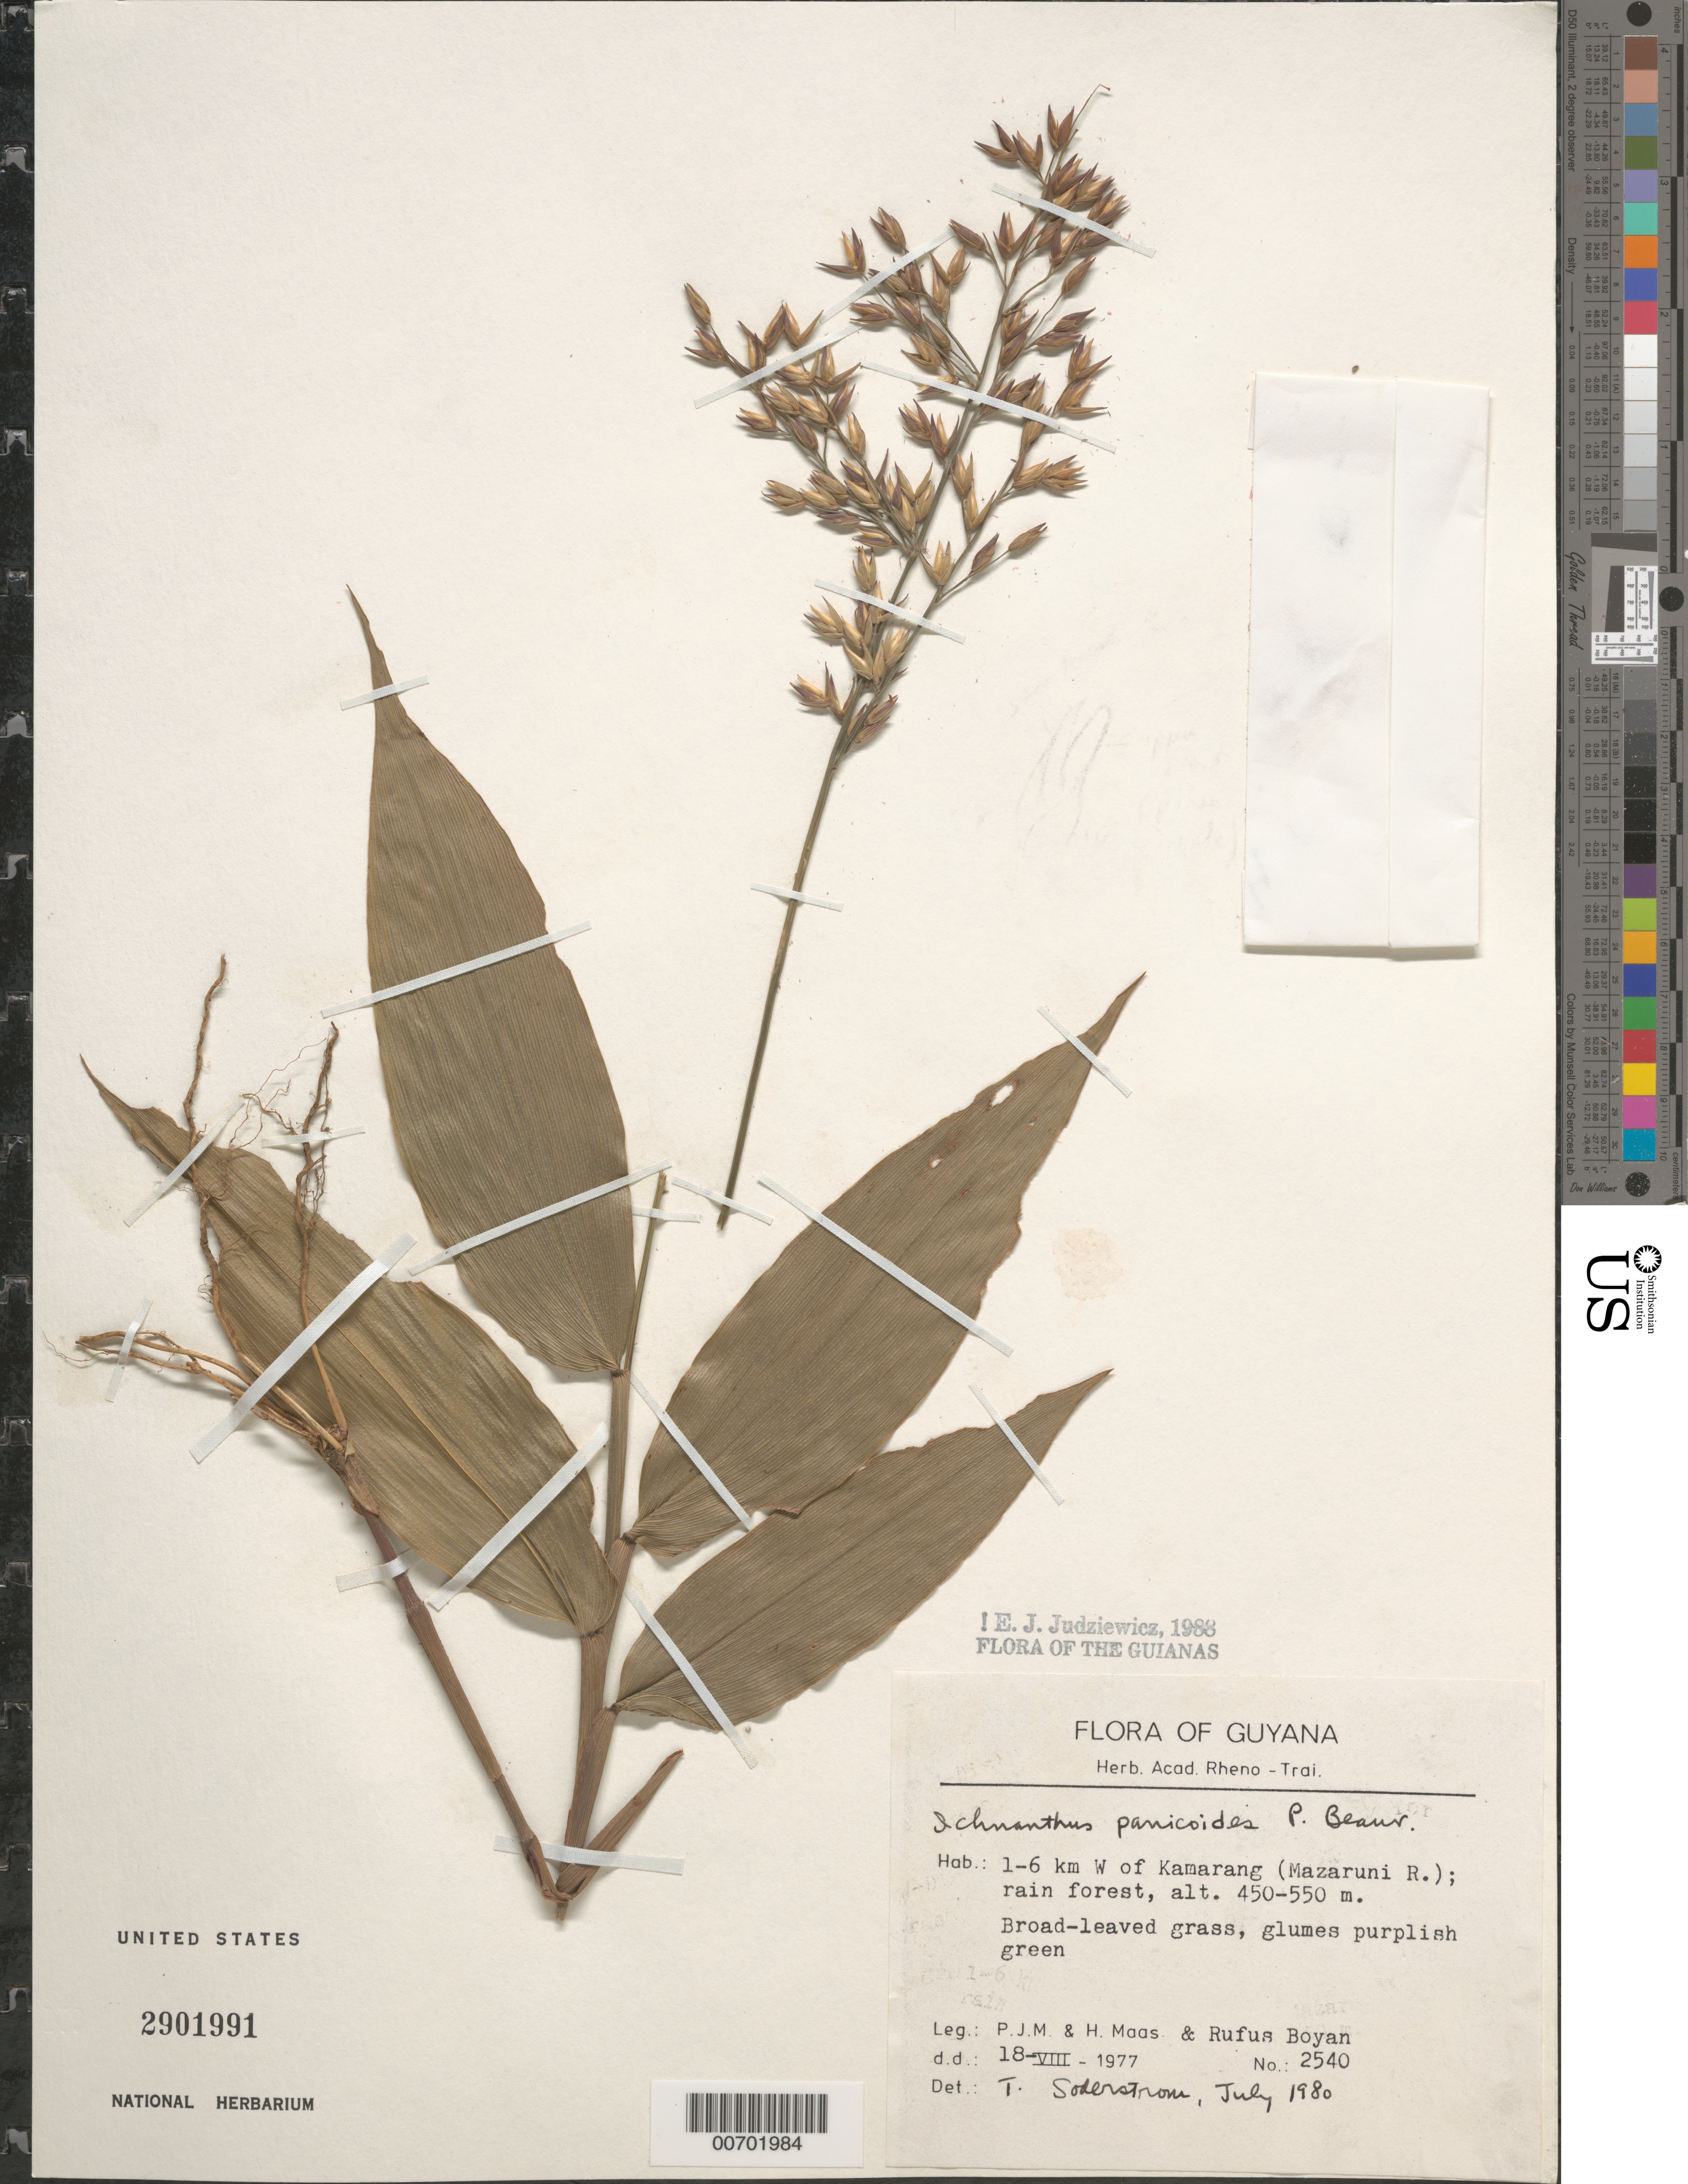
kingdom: Plantae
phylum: Tracheophyta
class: Liliopsida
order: Poales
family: Poaceae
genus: Ichnanthus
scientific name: Ichnanthus panicoides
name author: P. Beauv.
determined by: Soderstrom, T. R.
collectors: P. Maas, H. Maas & R. Boyan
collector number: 2540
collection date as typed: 18-Aug-77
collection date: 1977-08-18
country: Guyana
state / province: Cuyuni-Mazaruni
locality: Kamarang, 1-6 km W (Mazaruni R.)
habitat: Rain forest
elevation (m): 450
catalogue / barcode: US 2901991